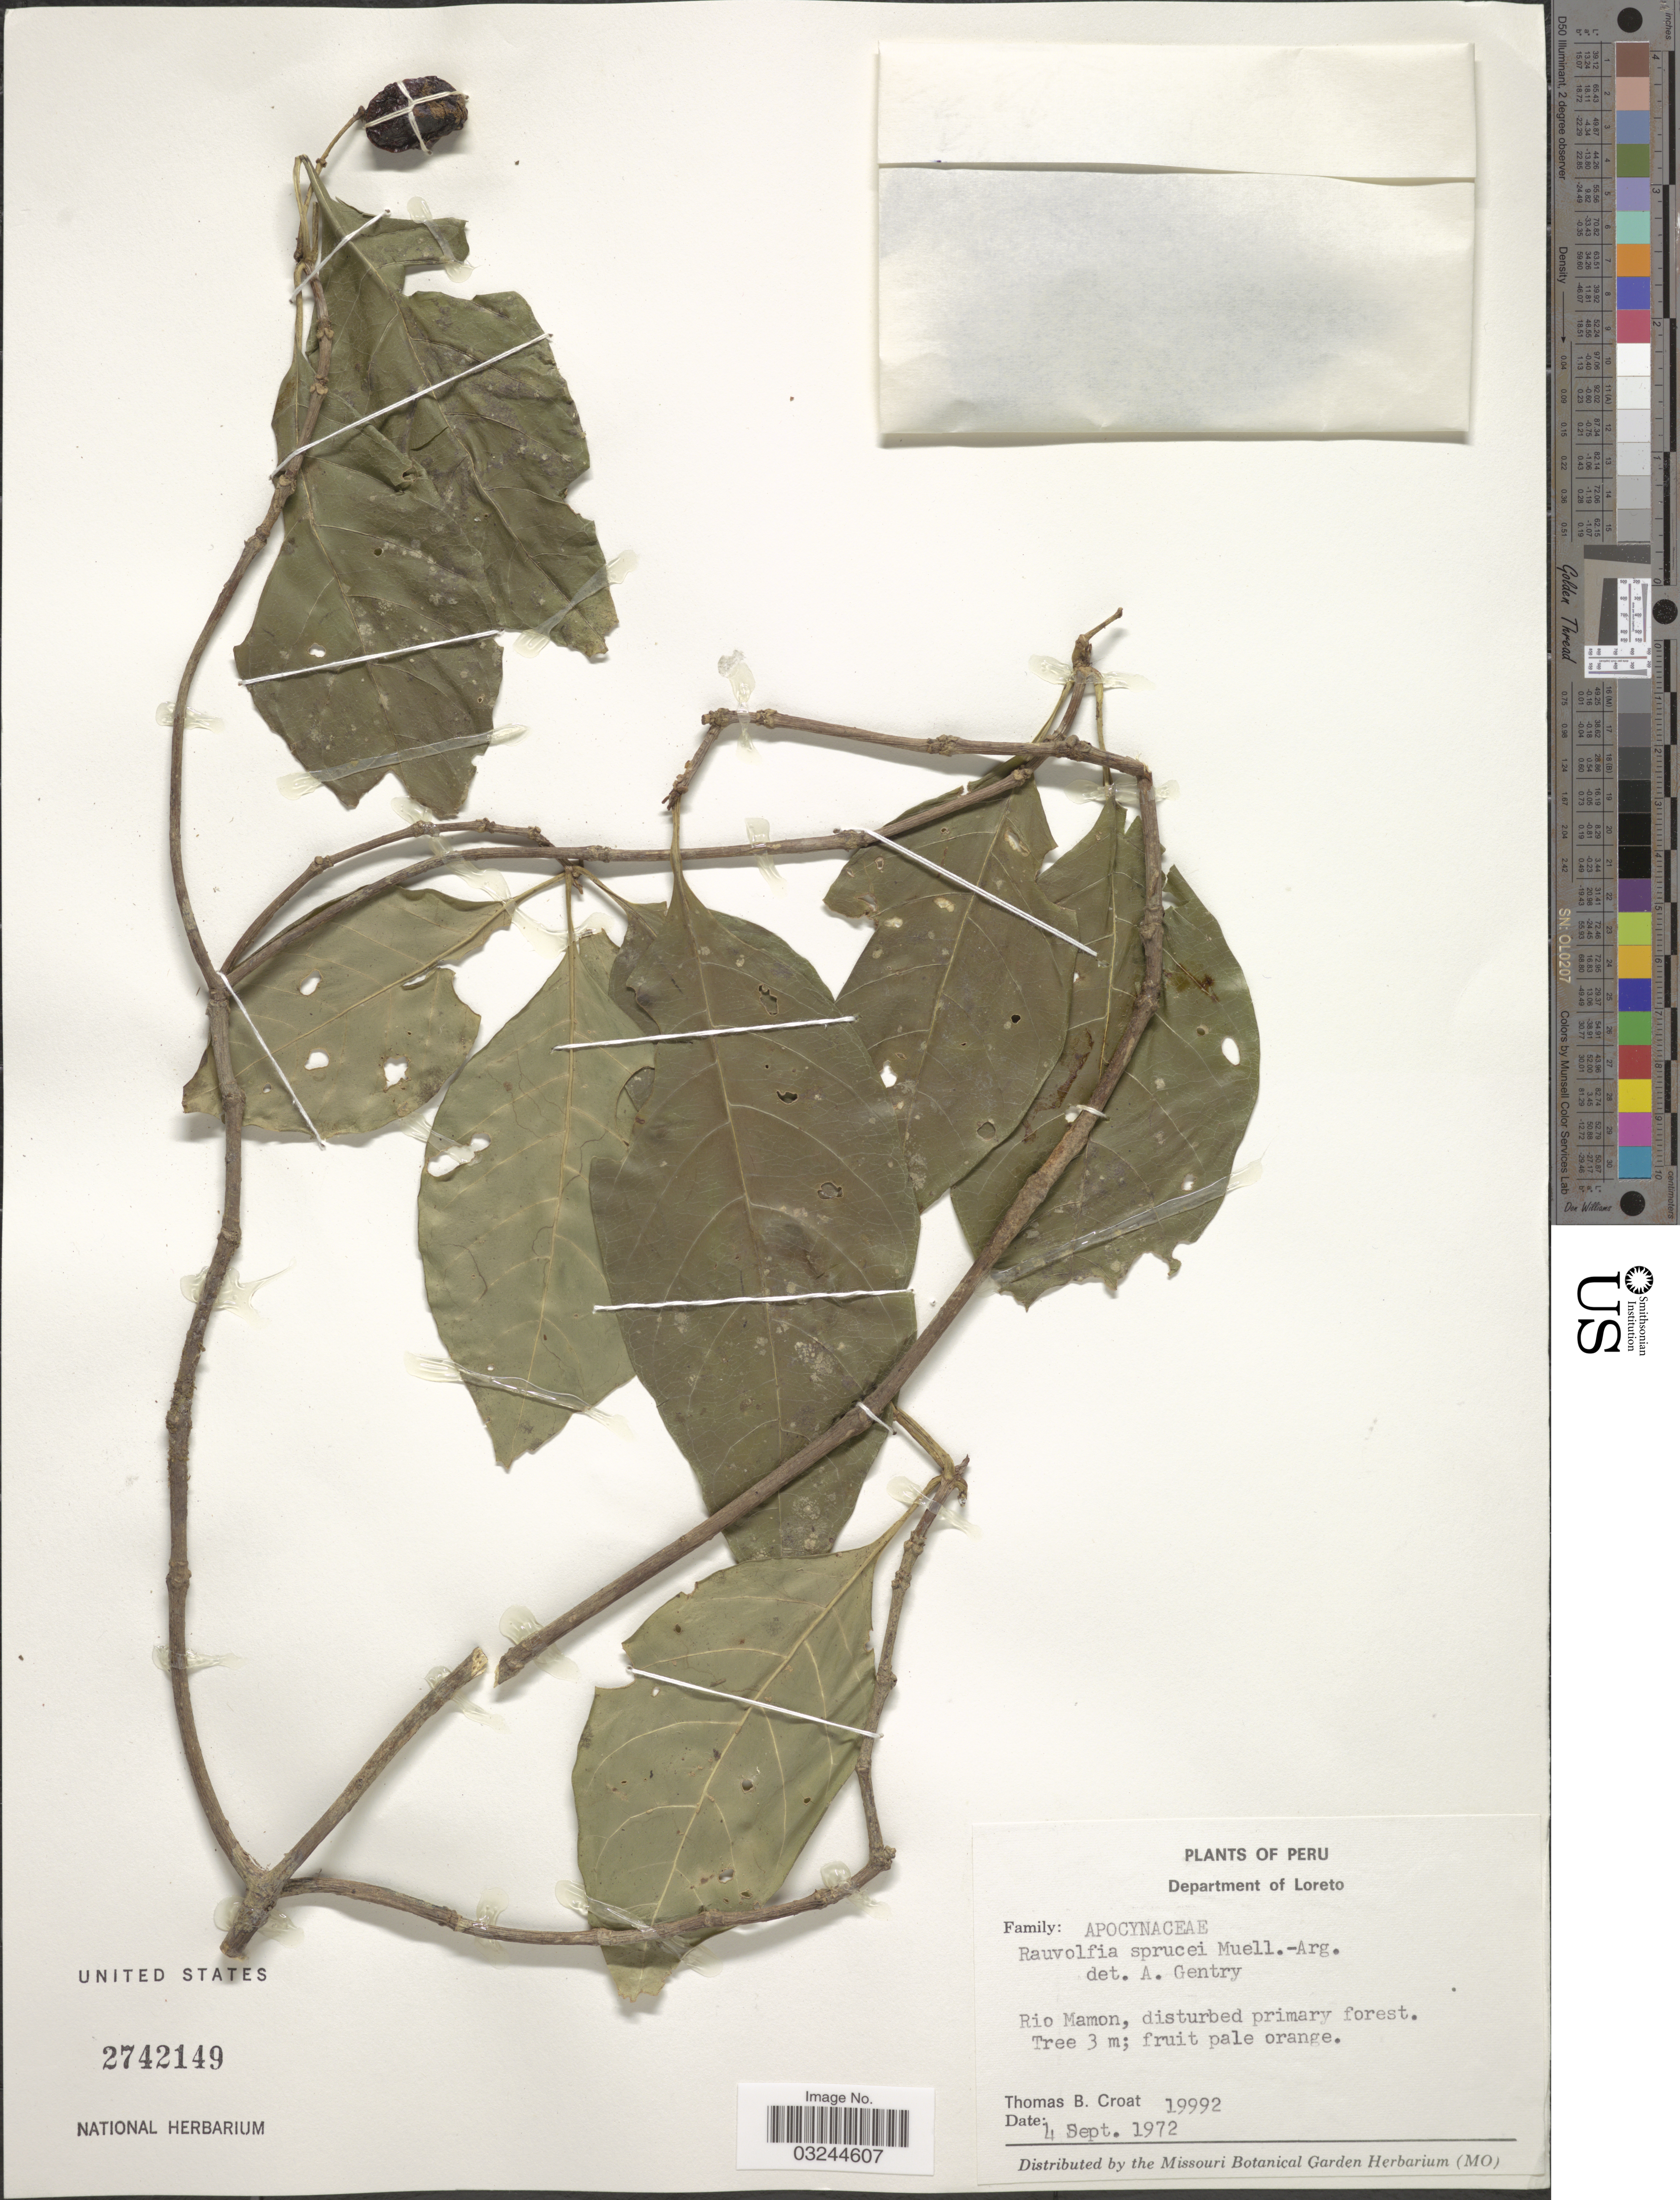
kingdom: Plantae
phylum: Tracheophyta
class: Magnoliopsida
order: Gentianales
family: Apocynaceae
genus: Rauvolfia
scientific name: Rauvolfia sprucei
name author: Müll. Arg.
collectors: T. B. Croat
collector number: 19992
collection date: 1972-09-04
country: Peru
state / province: Loreto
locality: Department of Loreto. Rio Mamon.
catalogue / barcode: US 2742149